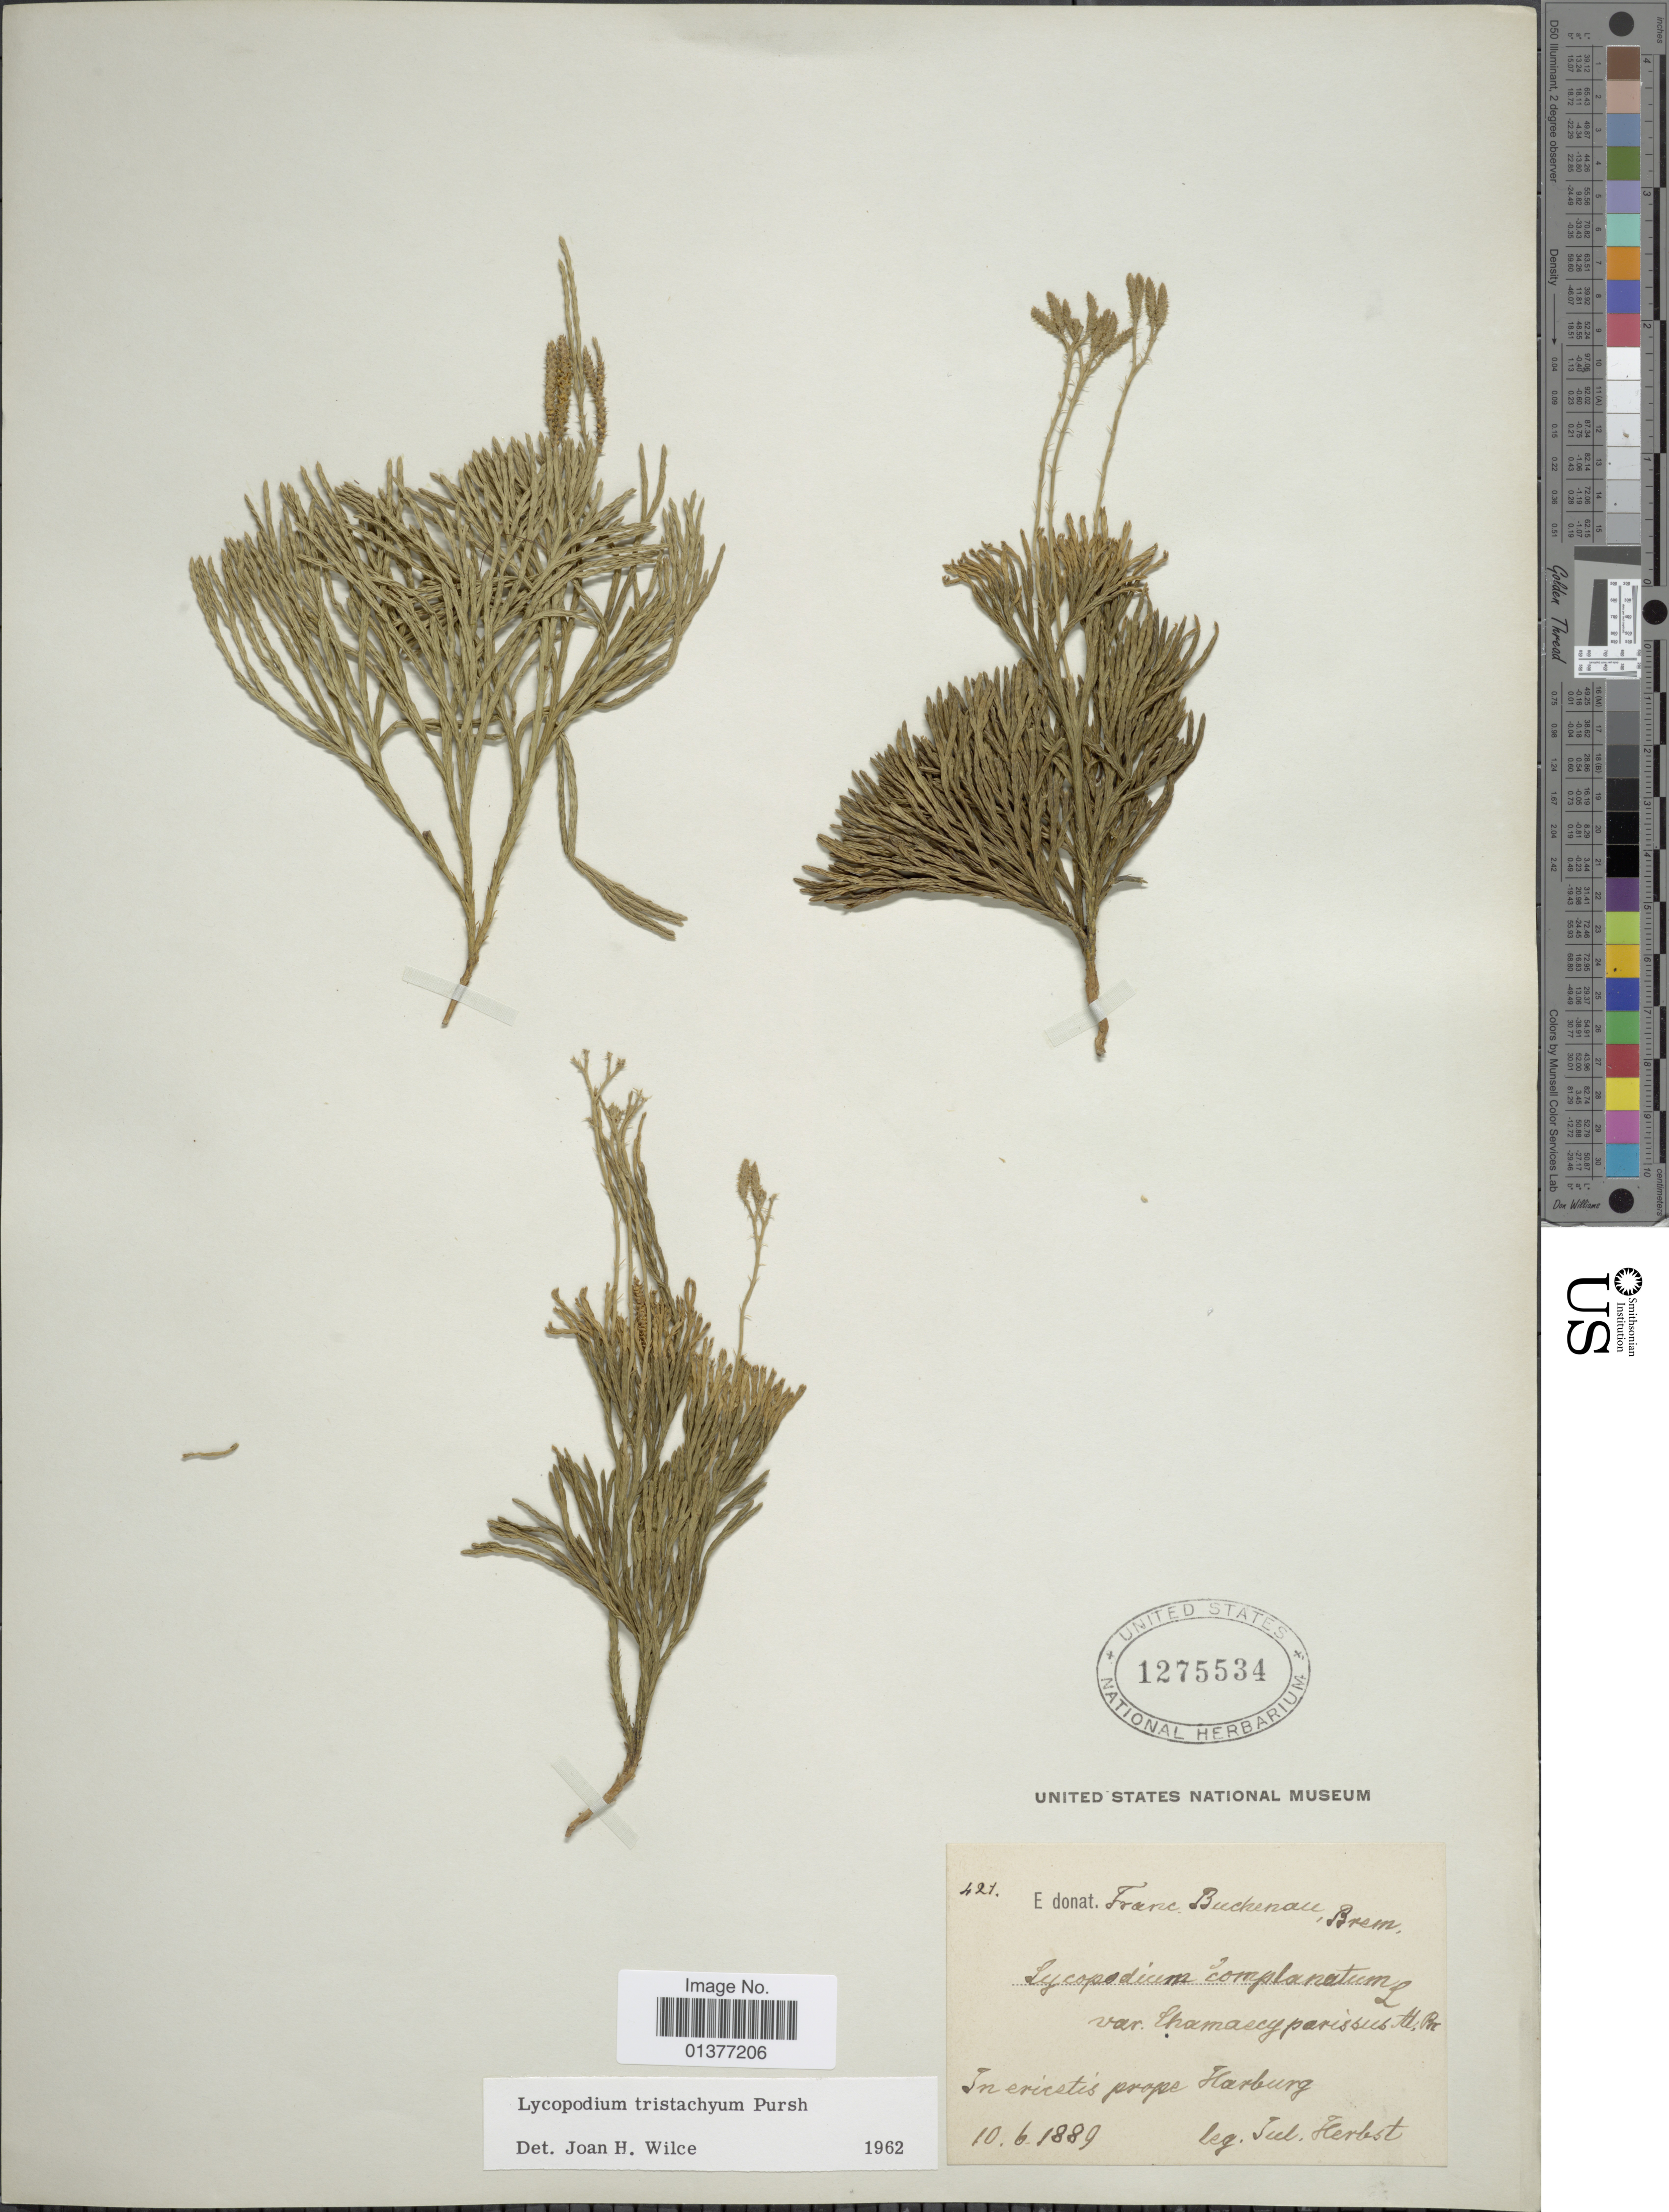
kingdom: Plantae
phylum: Tracheophyta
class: Lycopodiopsida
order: Lycopodiales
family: Lycopodiaceae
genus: Diphasiastrum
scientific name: Diphasiastrum tristachyum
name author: (Pursh) Holub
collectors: -. Herbst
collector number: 421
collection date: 1889-06-10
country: Germany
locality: In ericetis prope Harburg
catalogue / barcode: US 1275534